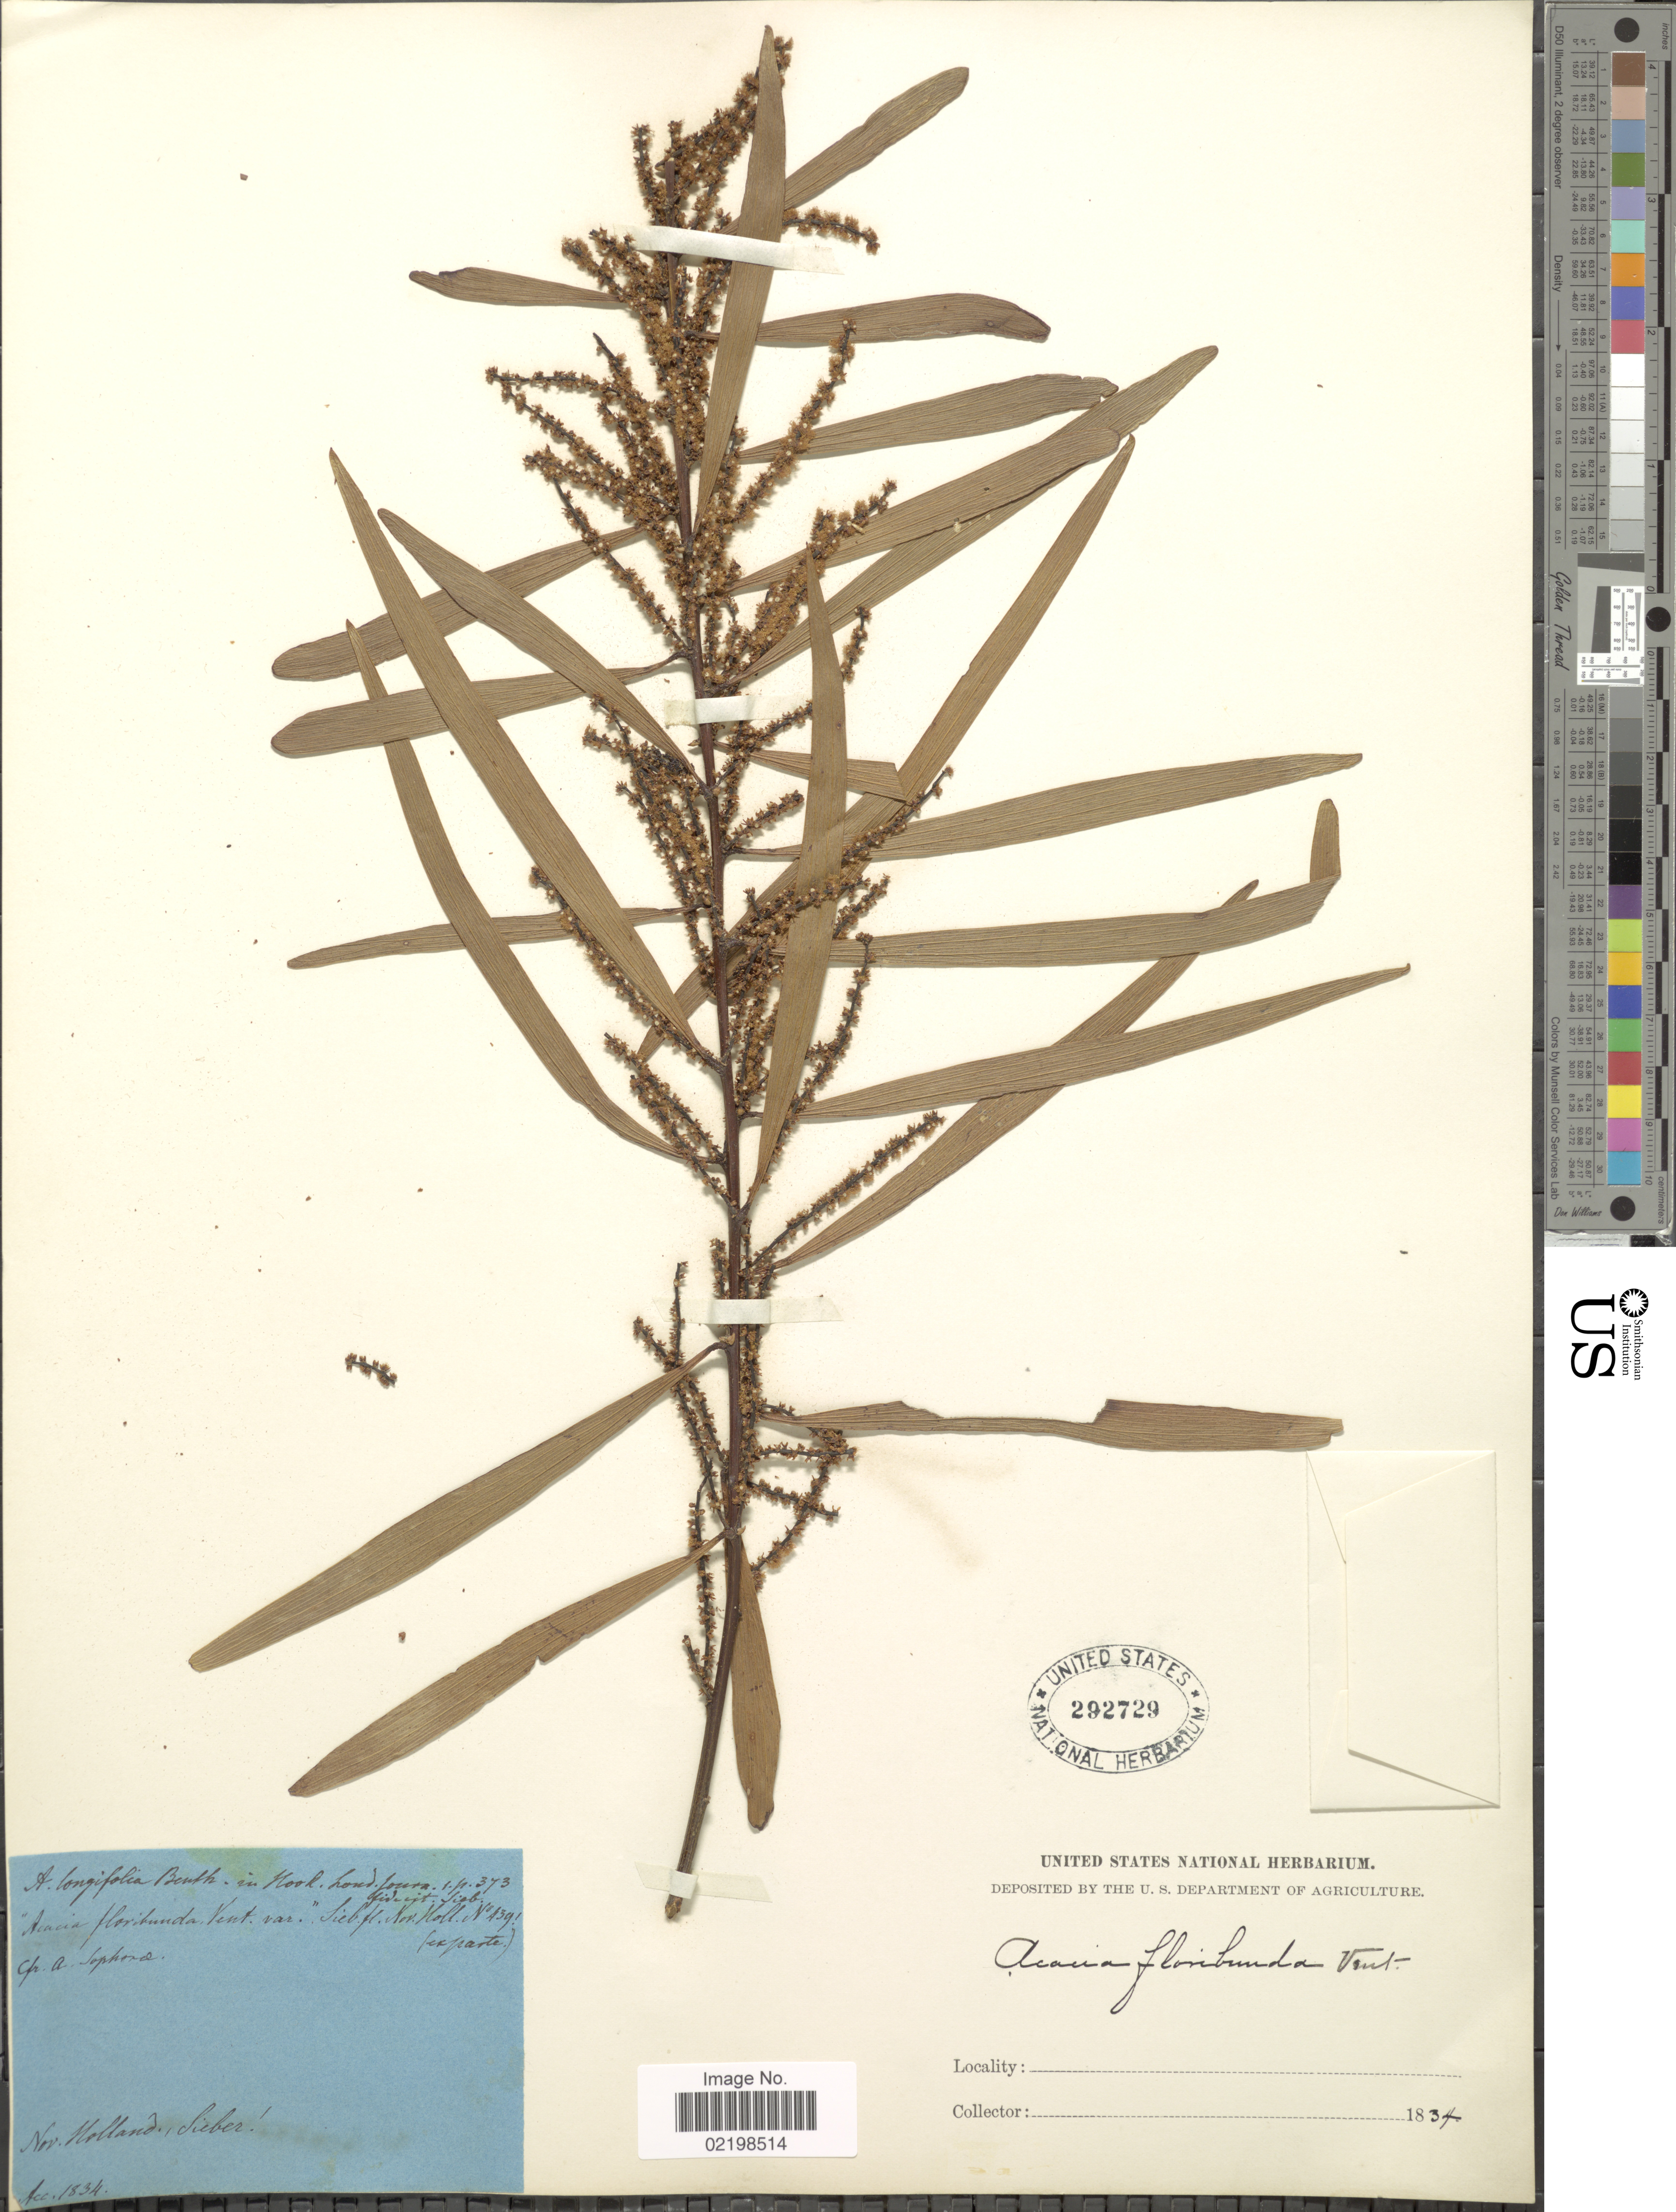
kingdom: Plantae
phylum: Tracheophyta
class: Magnoliopsida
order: Fabales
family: Fabaceae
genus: Acacia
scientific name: Acacia floribunda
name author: Willd.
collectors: -- Sieber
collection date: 1834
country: Australia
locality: Nov. Holland.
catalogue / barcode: US 292729